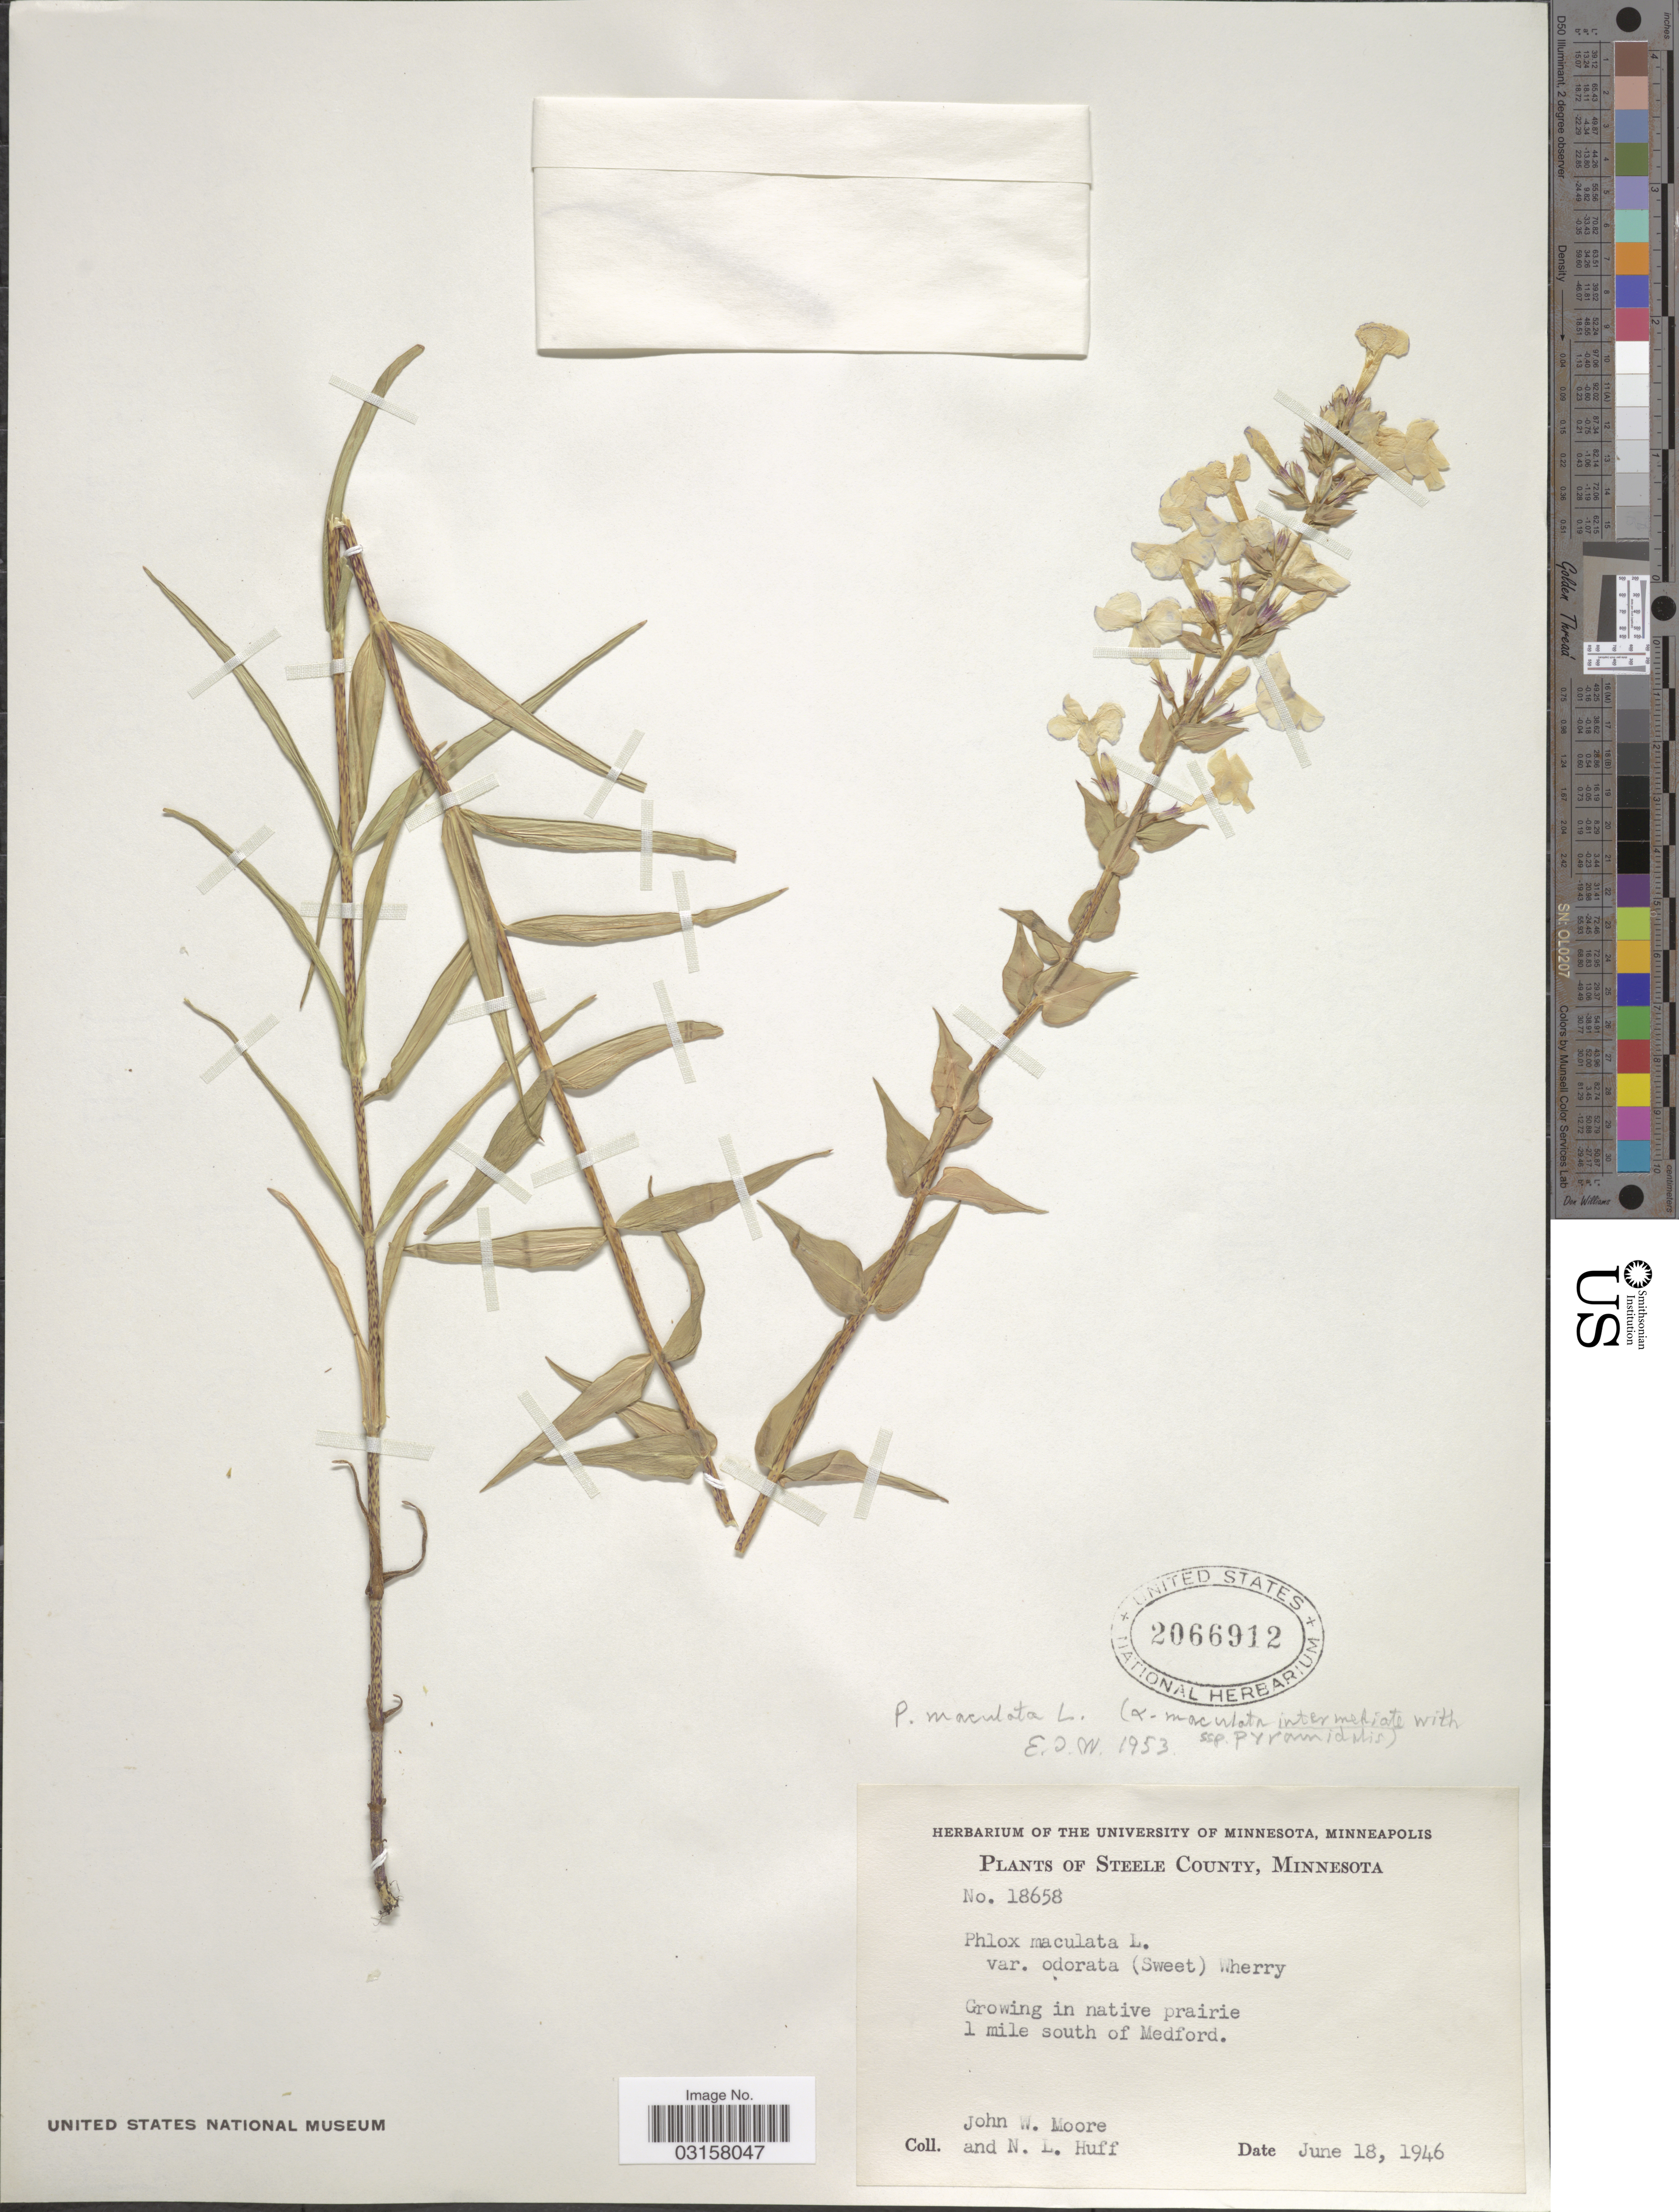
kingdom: Plantae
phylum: Tracheophyta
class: Magnoliopsida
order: Ericales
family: Polemoniaceae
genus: Phlox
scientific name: Phlox maculata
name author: L.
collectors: J. Moore & N. Huff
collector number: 18658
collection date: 1946-06-18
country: United States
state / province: Minnesota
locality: Steele County. 1 mile south of Medford.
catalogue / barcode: US 2066912